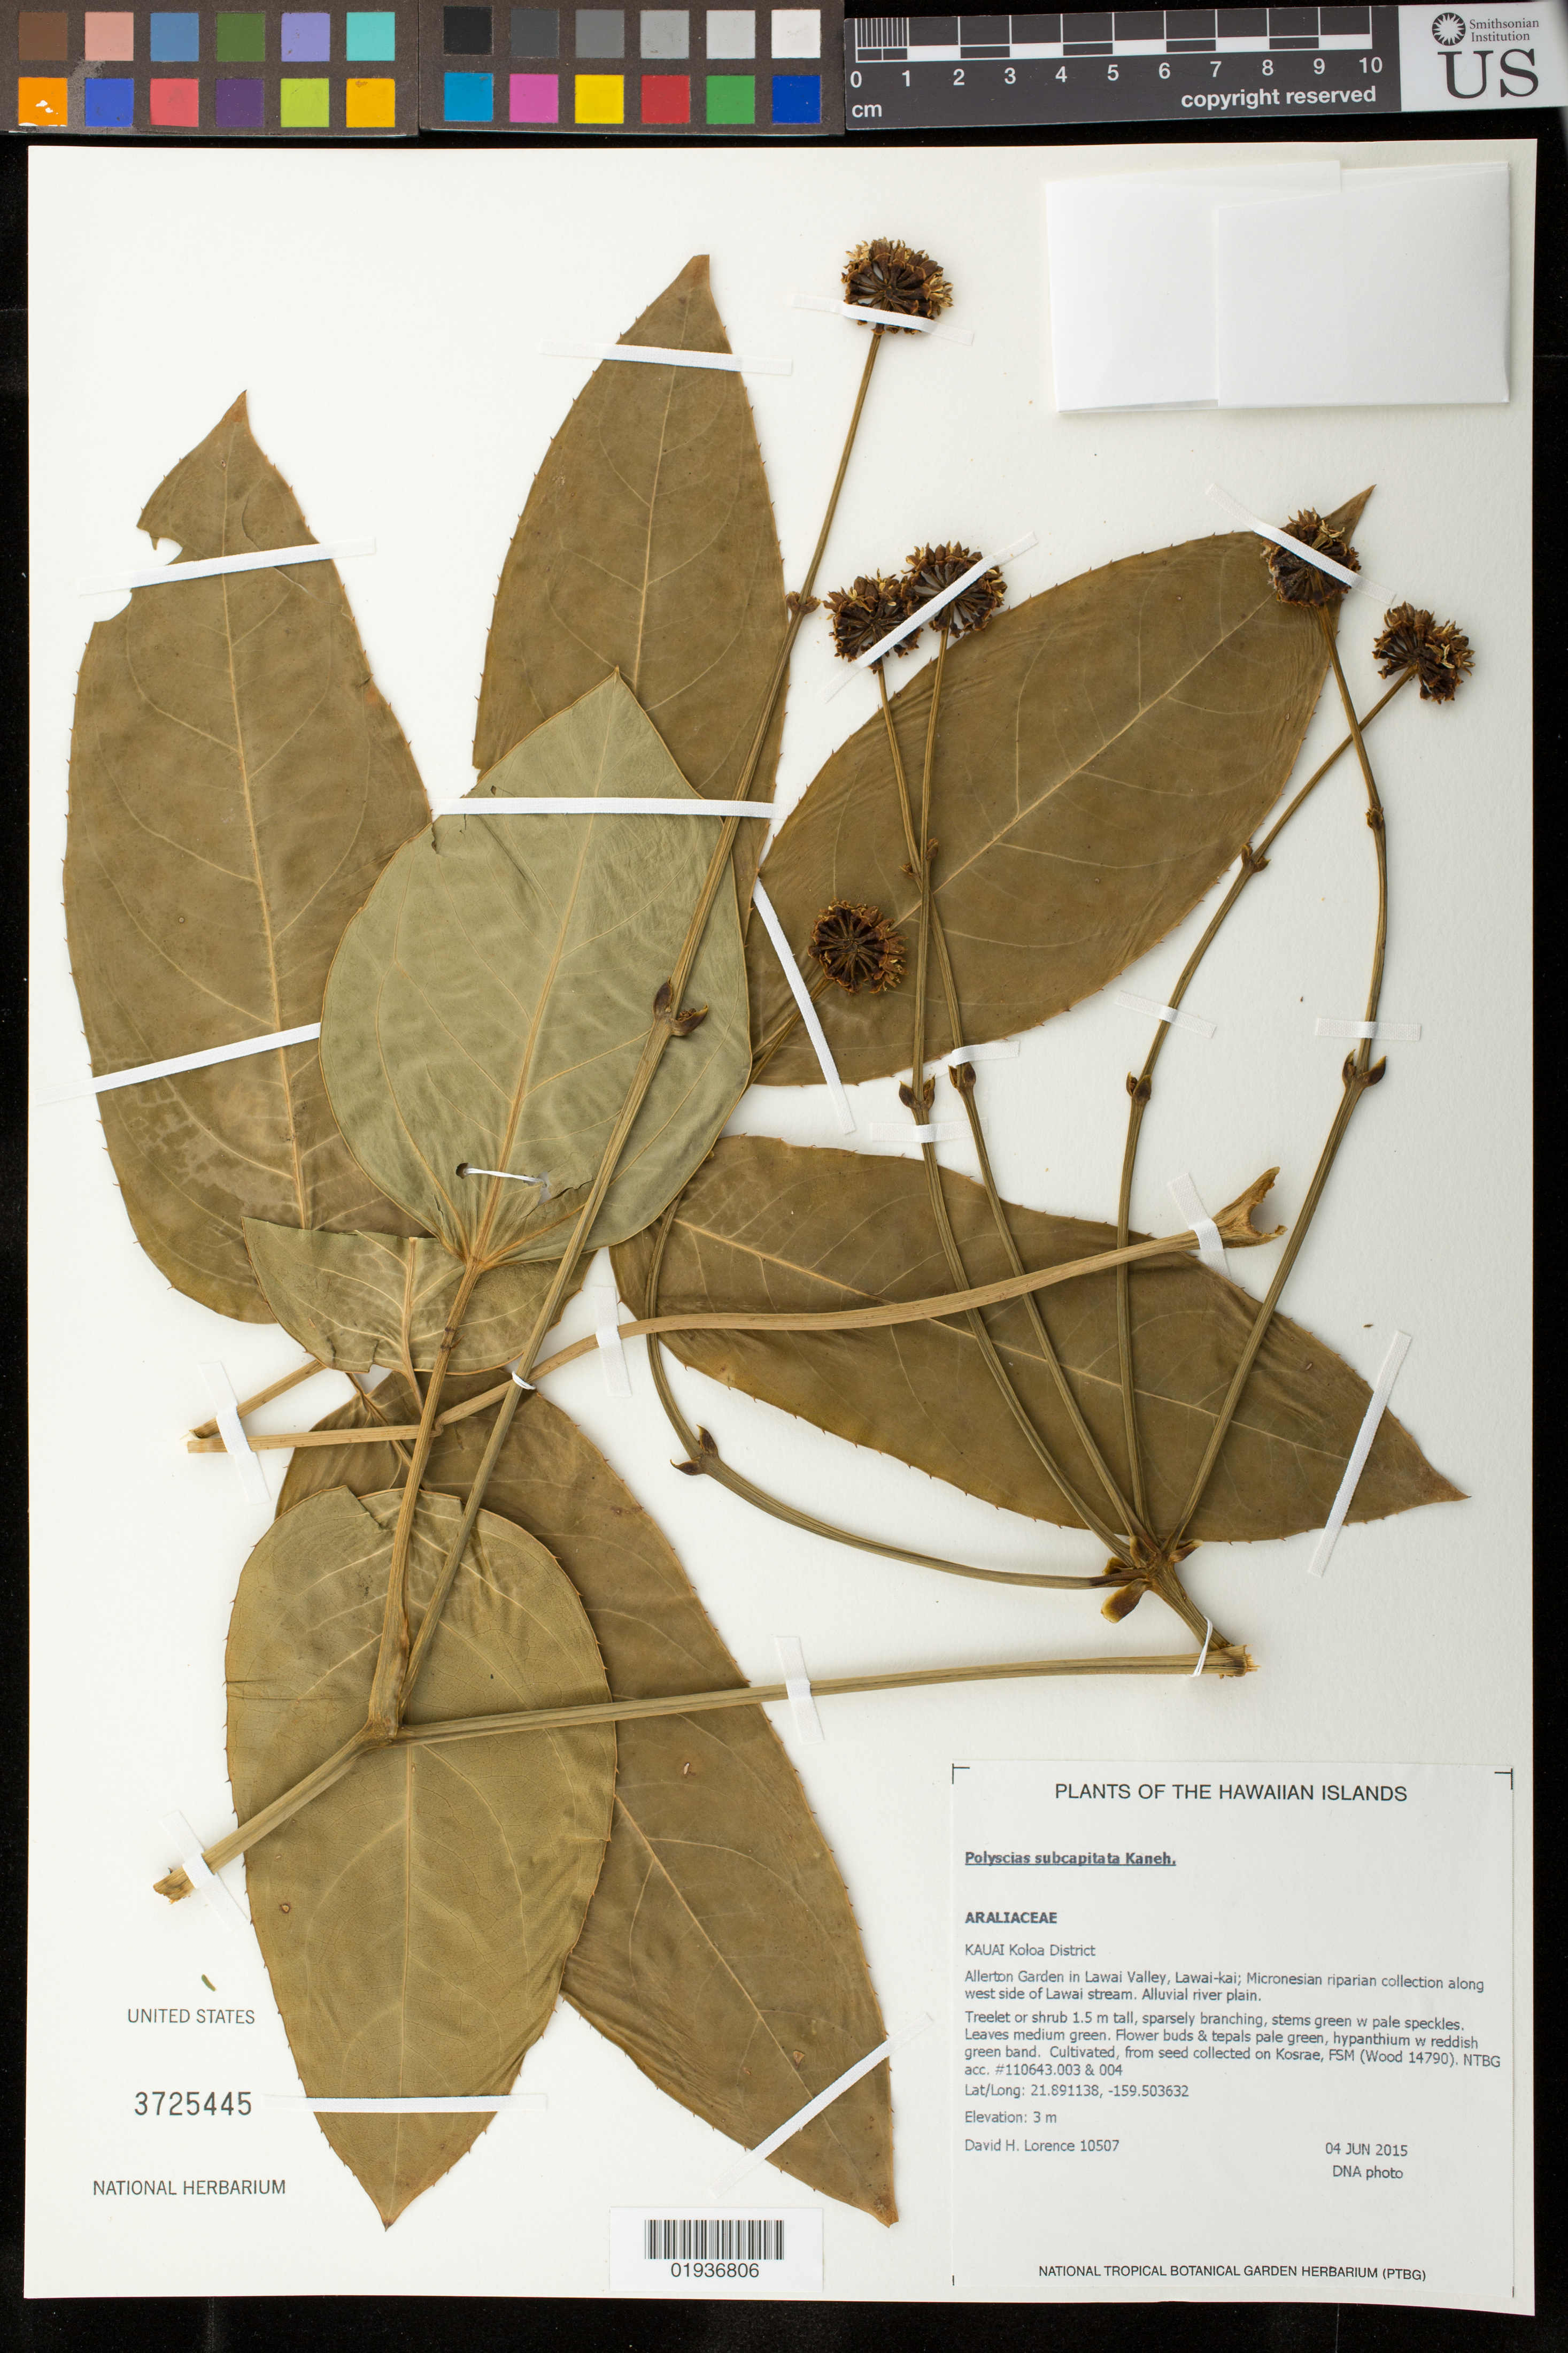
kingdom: Plantae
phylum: Tracheophyta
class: Magnoliopsida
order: Apiales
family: Araliaceae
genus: Polyscias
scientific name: Polyscias subcapitata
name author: Kaneh.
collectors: D. Lorence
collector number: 10507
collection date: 2015-06-04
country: United States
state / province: Hawaii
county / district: Kauai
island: Kaua'i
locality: Koloa District, Allerton Garden in Lawai Valley, Lawai-Kai, Micronesian riparian collection along west side of Lawai stream.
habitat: Alluvial river plain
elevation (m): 3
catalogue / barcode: US 3725445